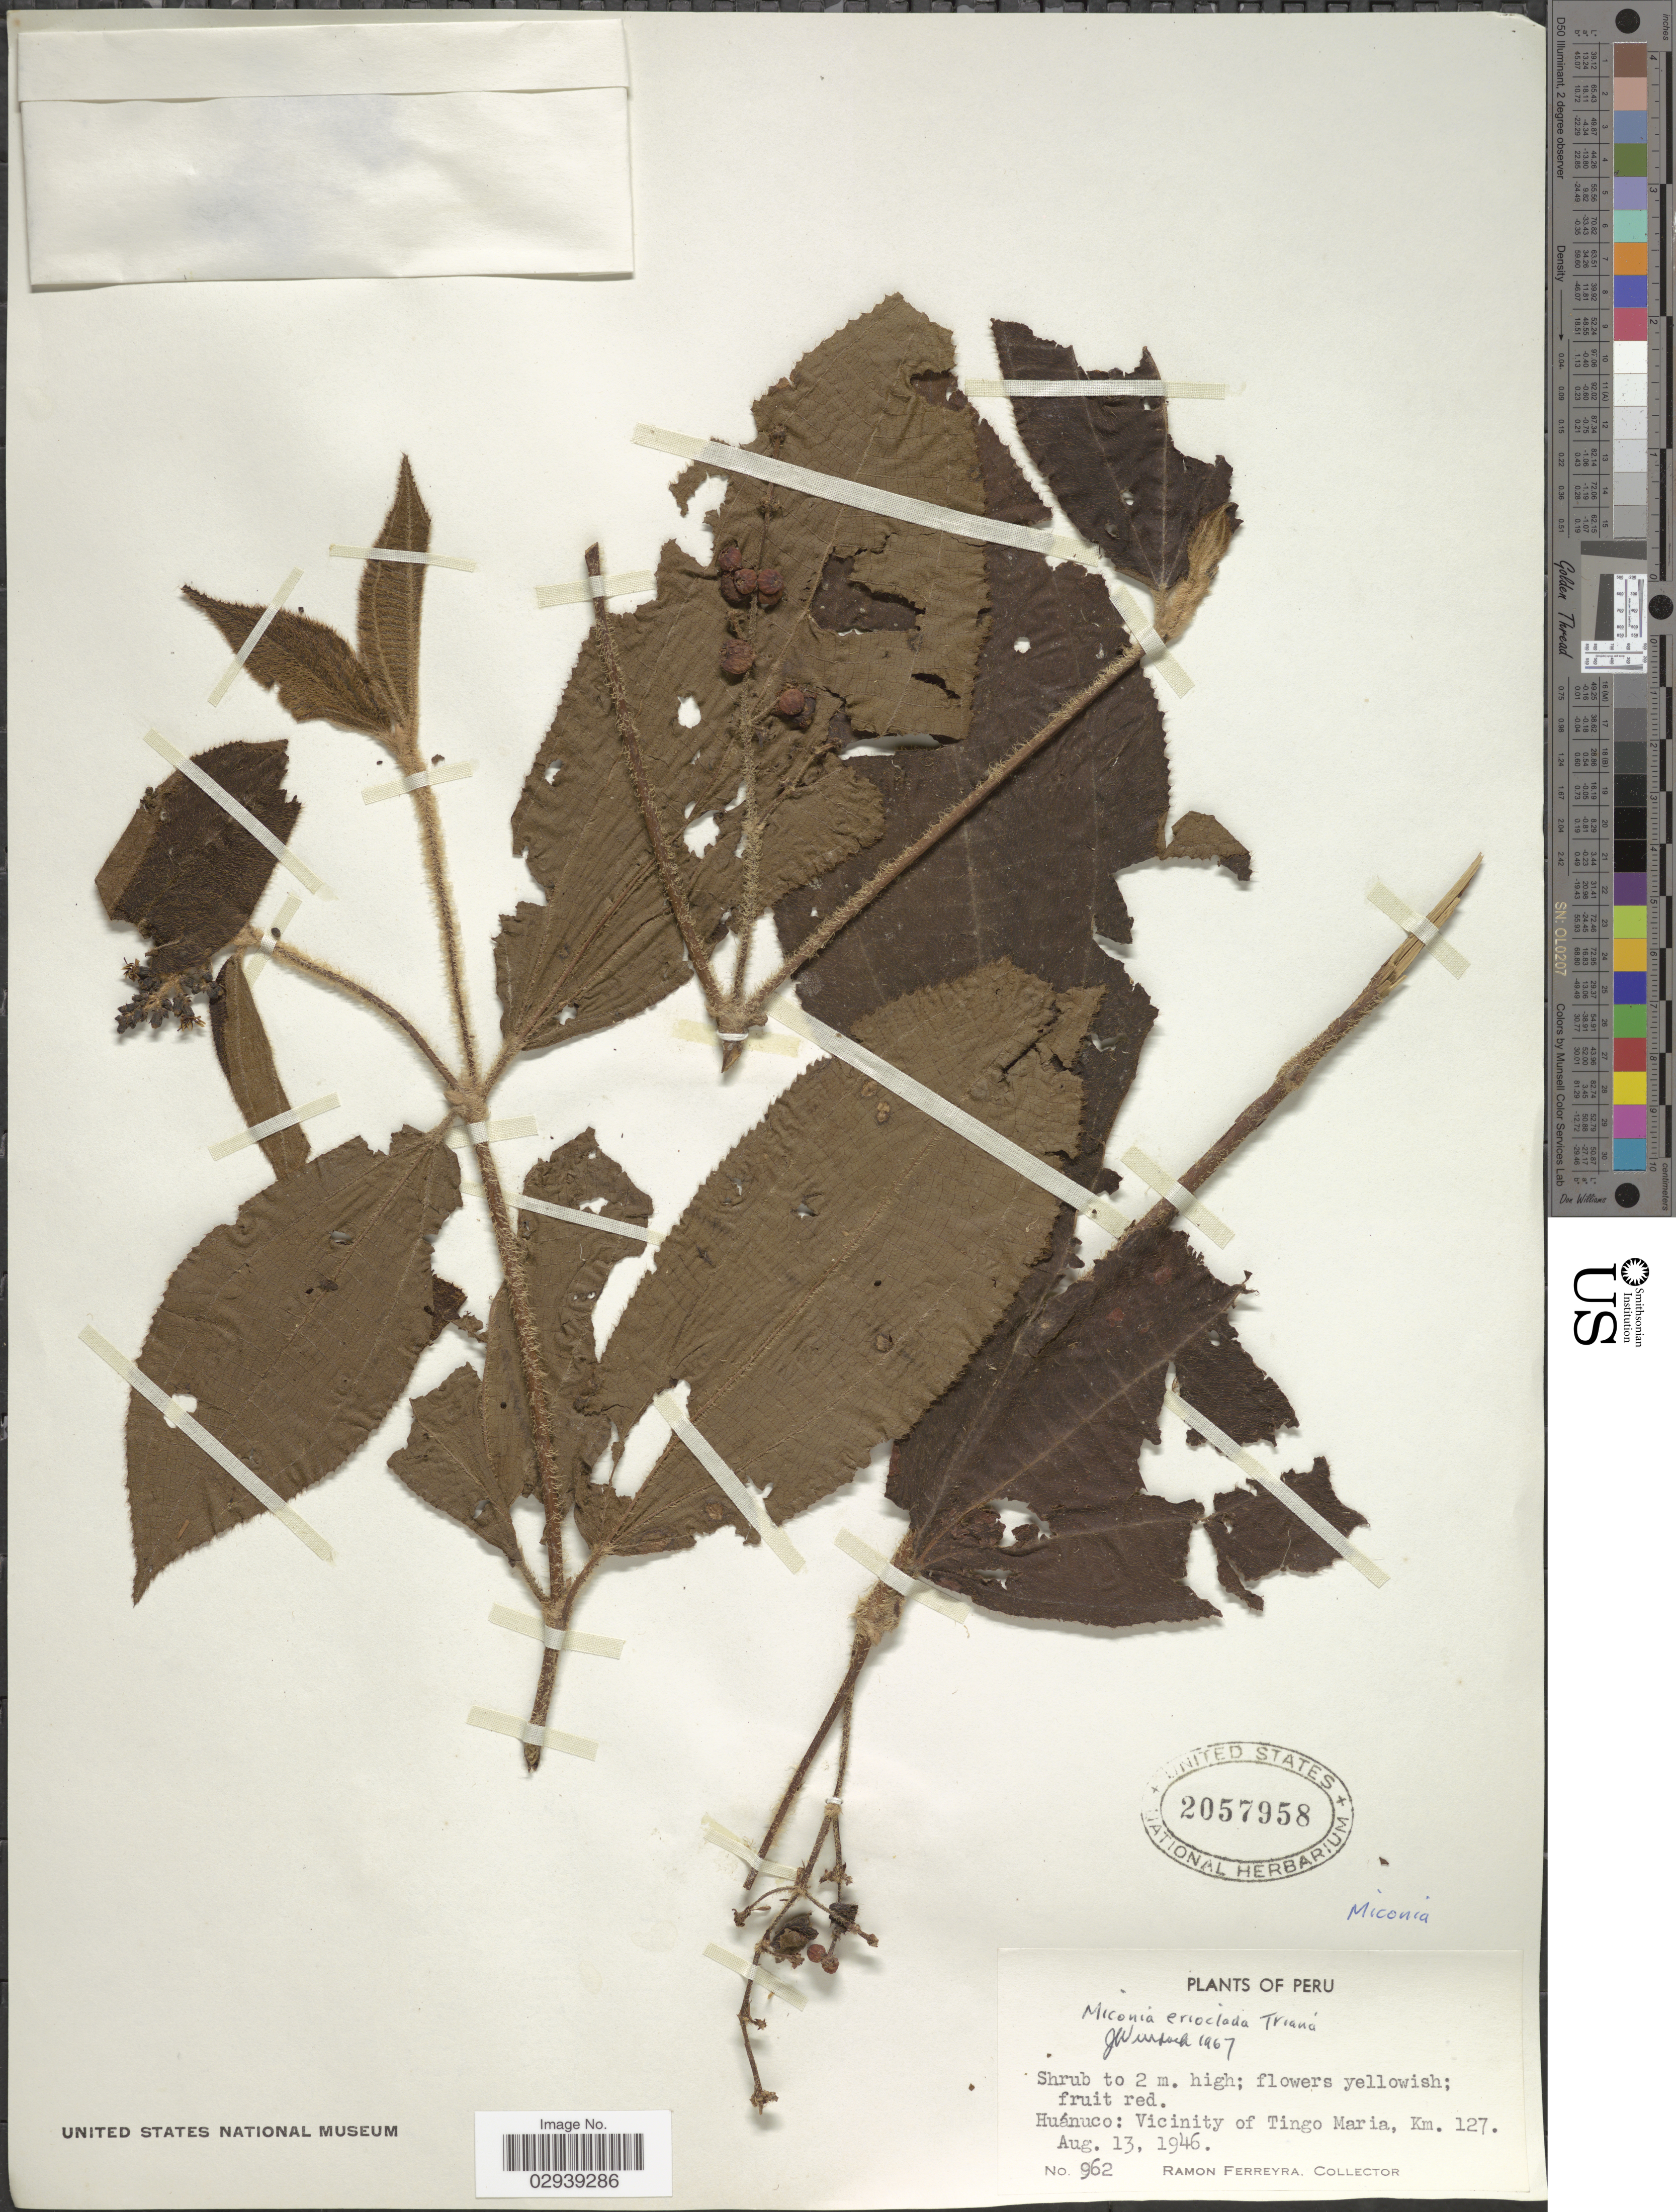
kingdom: Plantae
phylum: Tracheophyta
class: Magnoliopsida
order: Myrtales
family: Melastomataceae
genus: Miconia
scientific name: Miconia erioclada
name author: Triana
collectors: R. A. Ferreyra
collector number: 962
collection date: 1946-08-13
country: Peru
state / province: Huánuco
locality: Vicinity of Tingo Maria. Km. 127.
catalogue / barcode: US 2057958